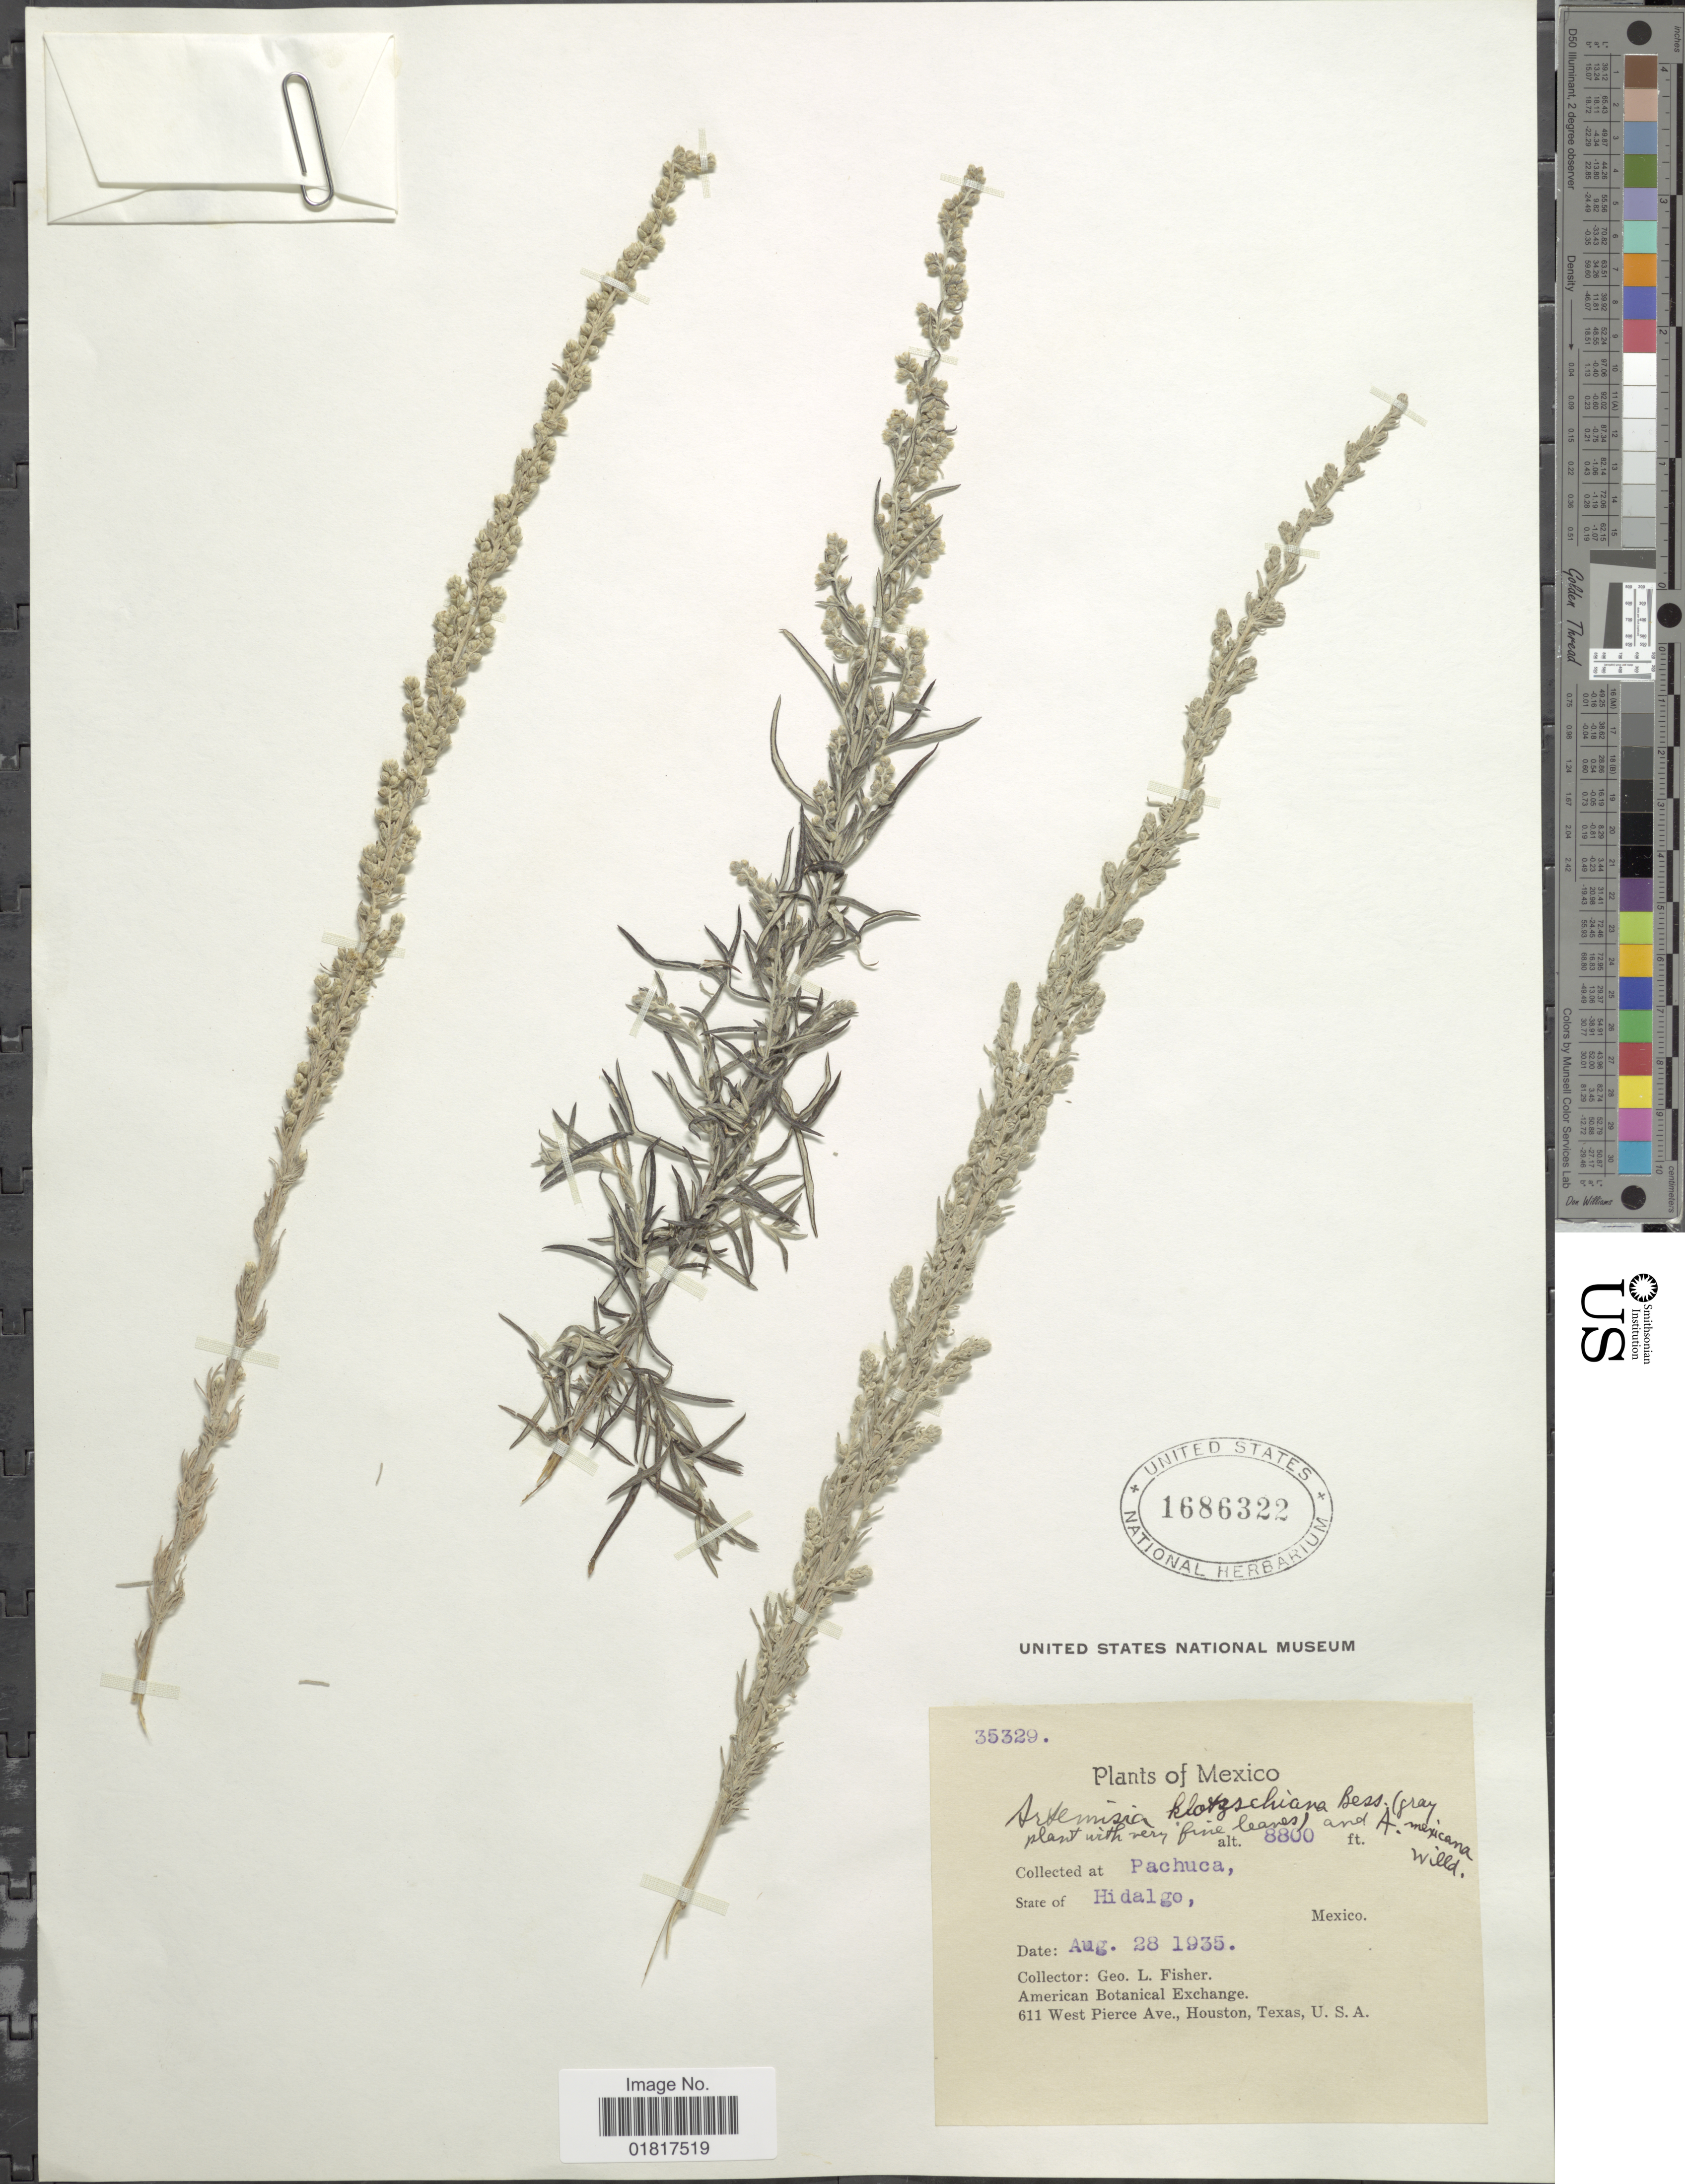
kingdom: Plantae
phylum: Tracheophyta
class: Magnoliopsida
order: Asterales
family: Asteraceae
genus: Artemisia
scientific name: Artemisia klotzchiana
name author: Besser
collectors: G. L. Fisher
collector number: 35329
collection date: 1935-08-28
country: Mexico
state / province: Hidalgo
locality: Pachuca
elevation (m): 2682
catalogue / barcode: US 1686322